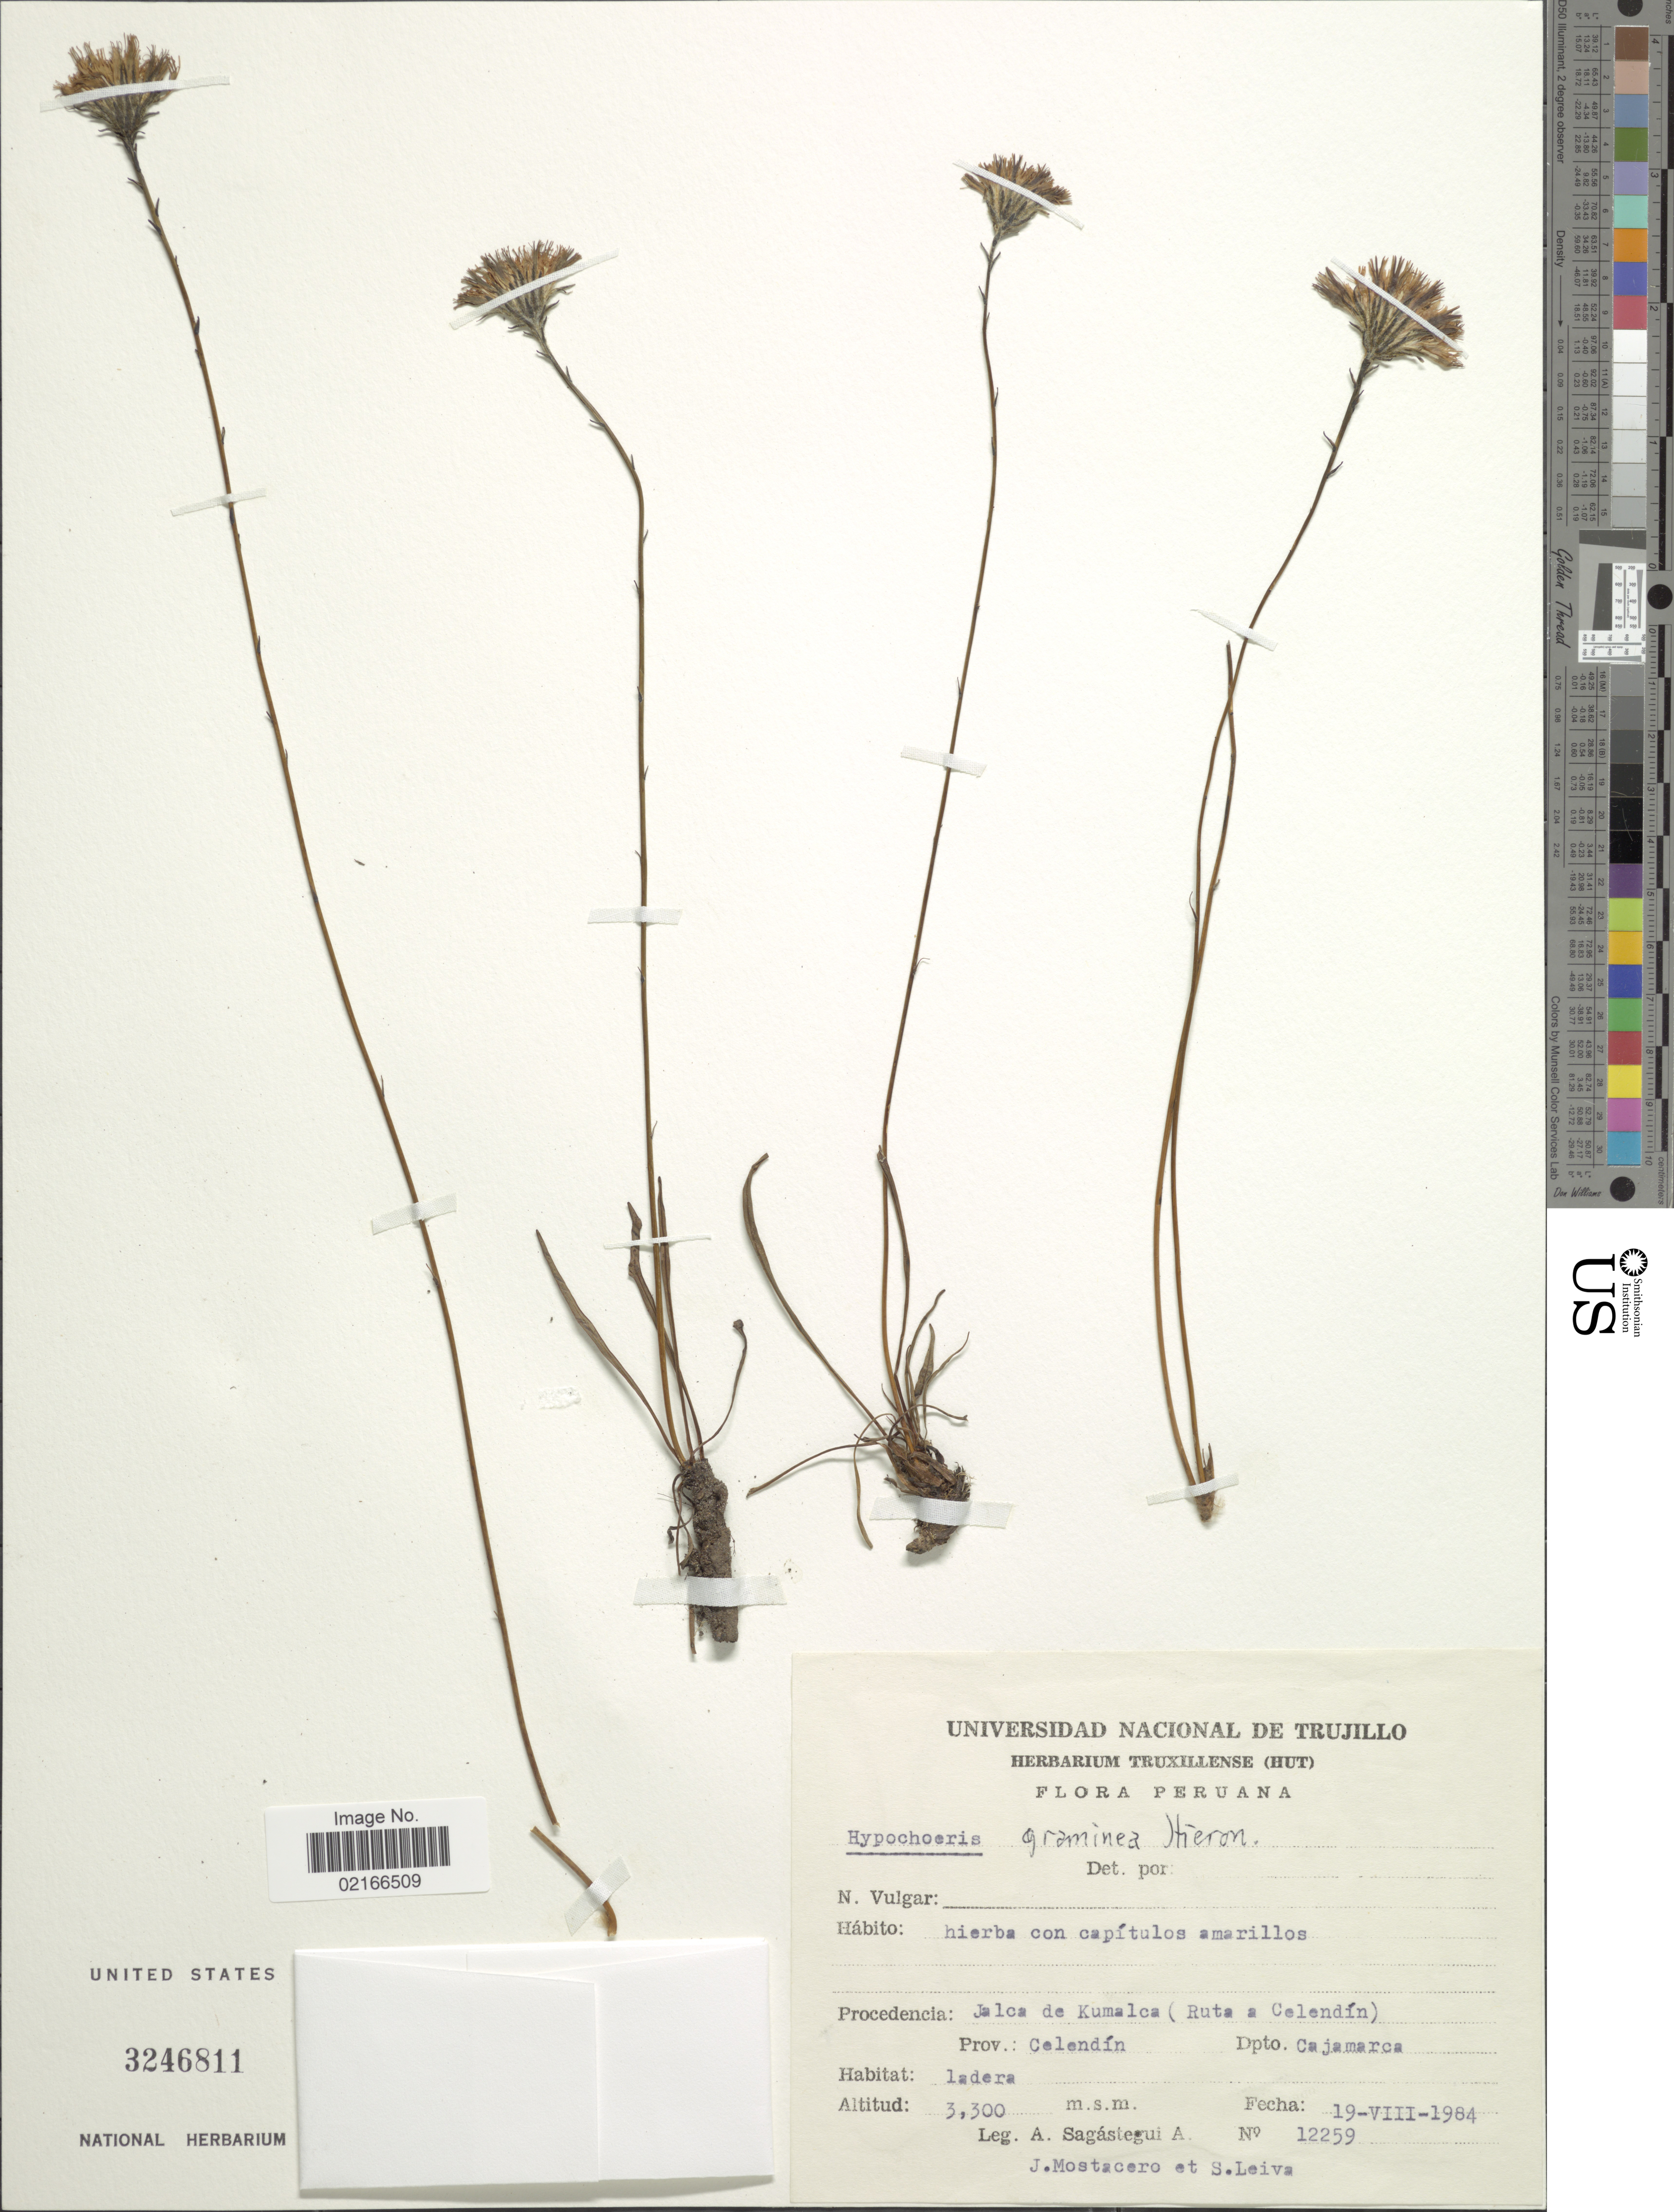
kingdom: Plantae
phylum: Tracheophyta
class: Magnoliopsida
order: Asterales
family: Asteraceae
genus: Hypochaeris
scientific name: Hypochaeris graminea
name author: Hieron.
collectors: A. Sagástegui A., J. Mostacero & S. Leiva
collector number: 12259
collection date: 1984-08-19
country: Peru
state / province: Cajamarca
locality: Jalca de Kumalca (Ruta a Celendín) Prov.: Celendín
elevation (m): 3300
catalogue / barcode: US 3246811